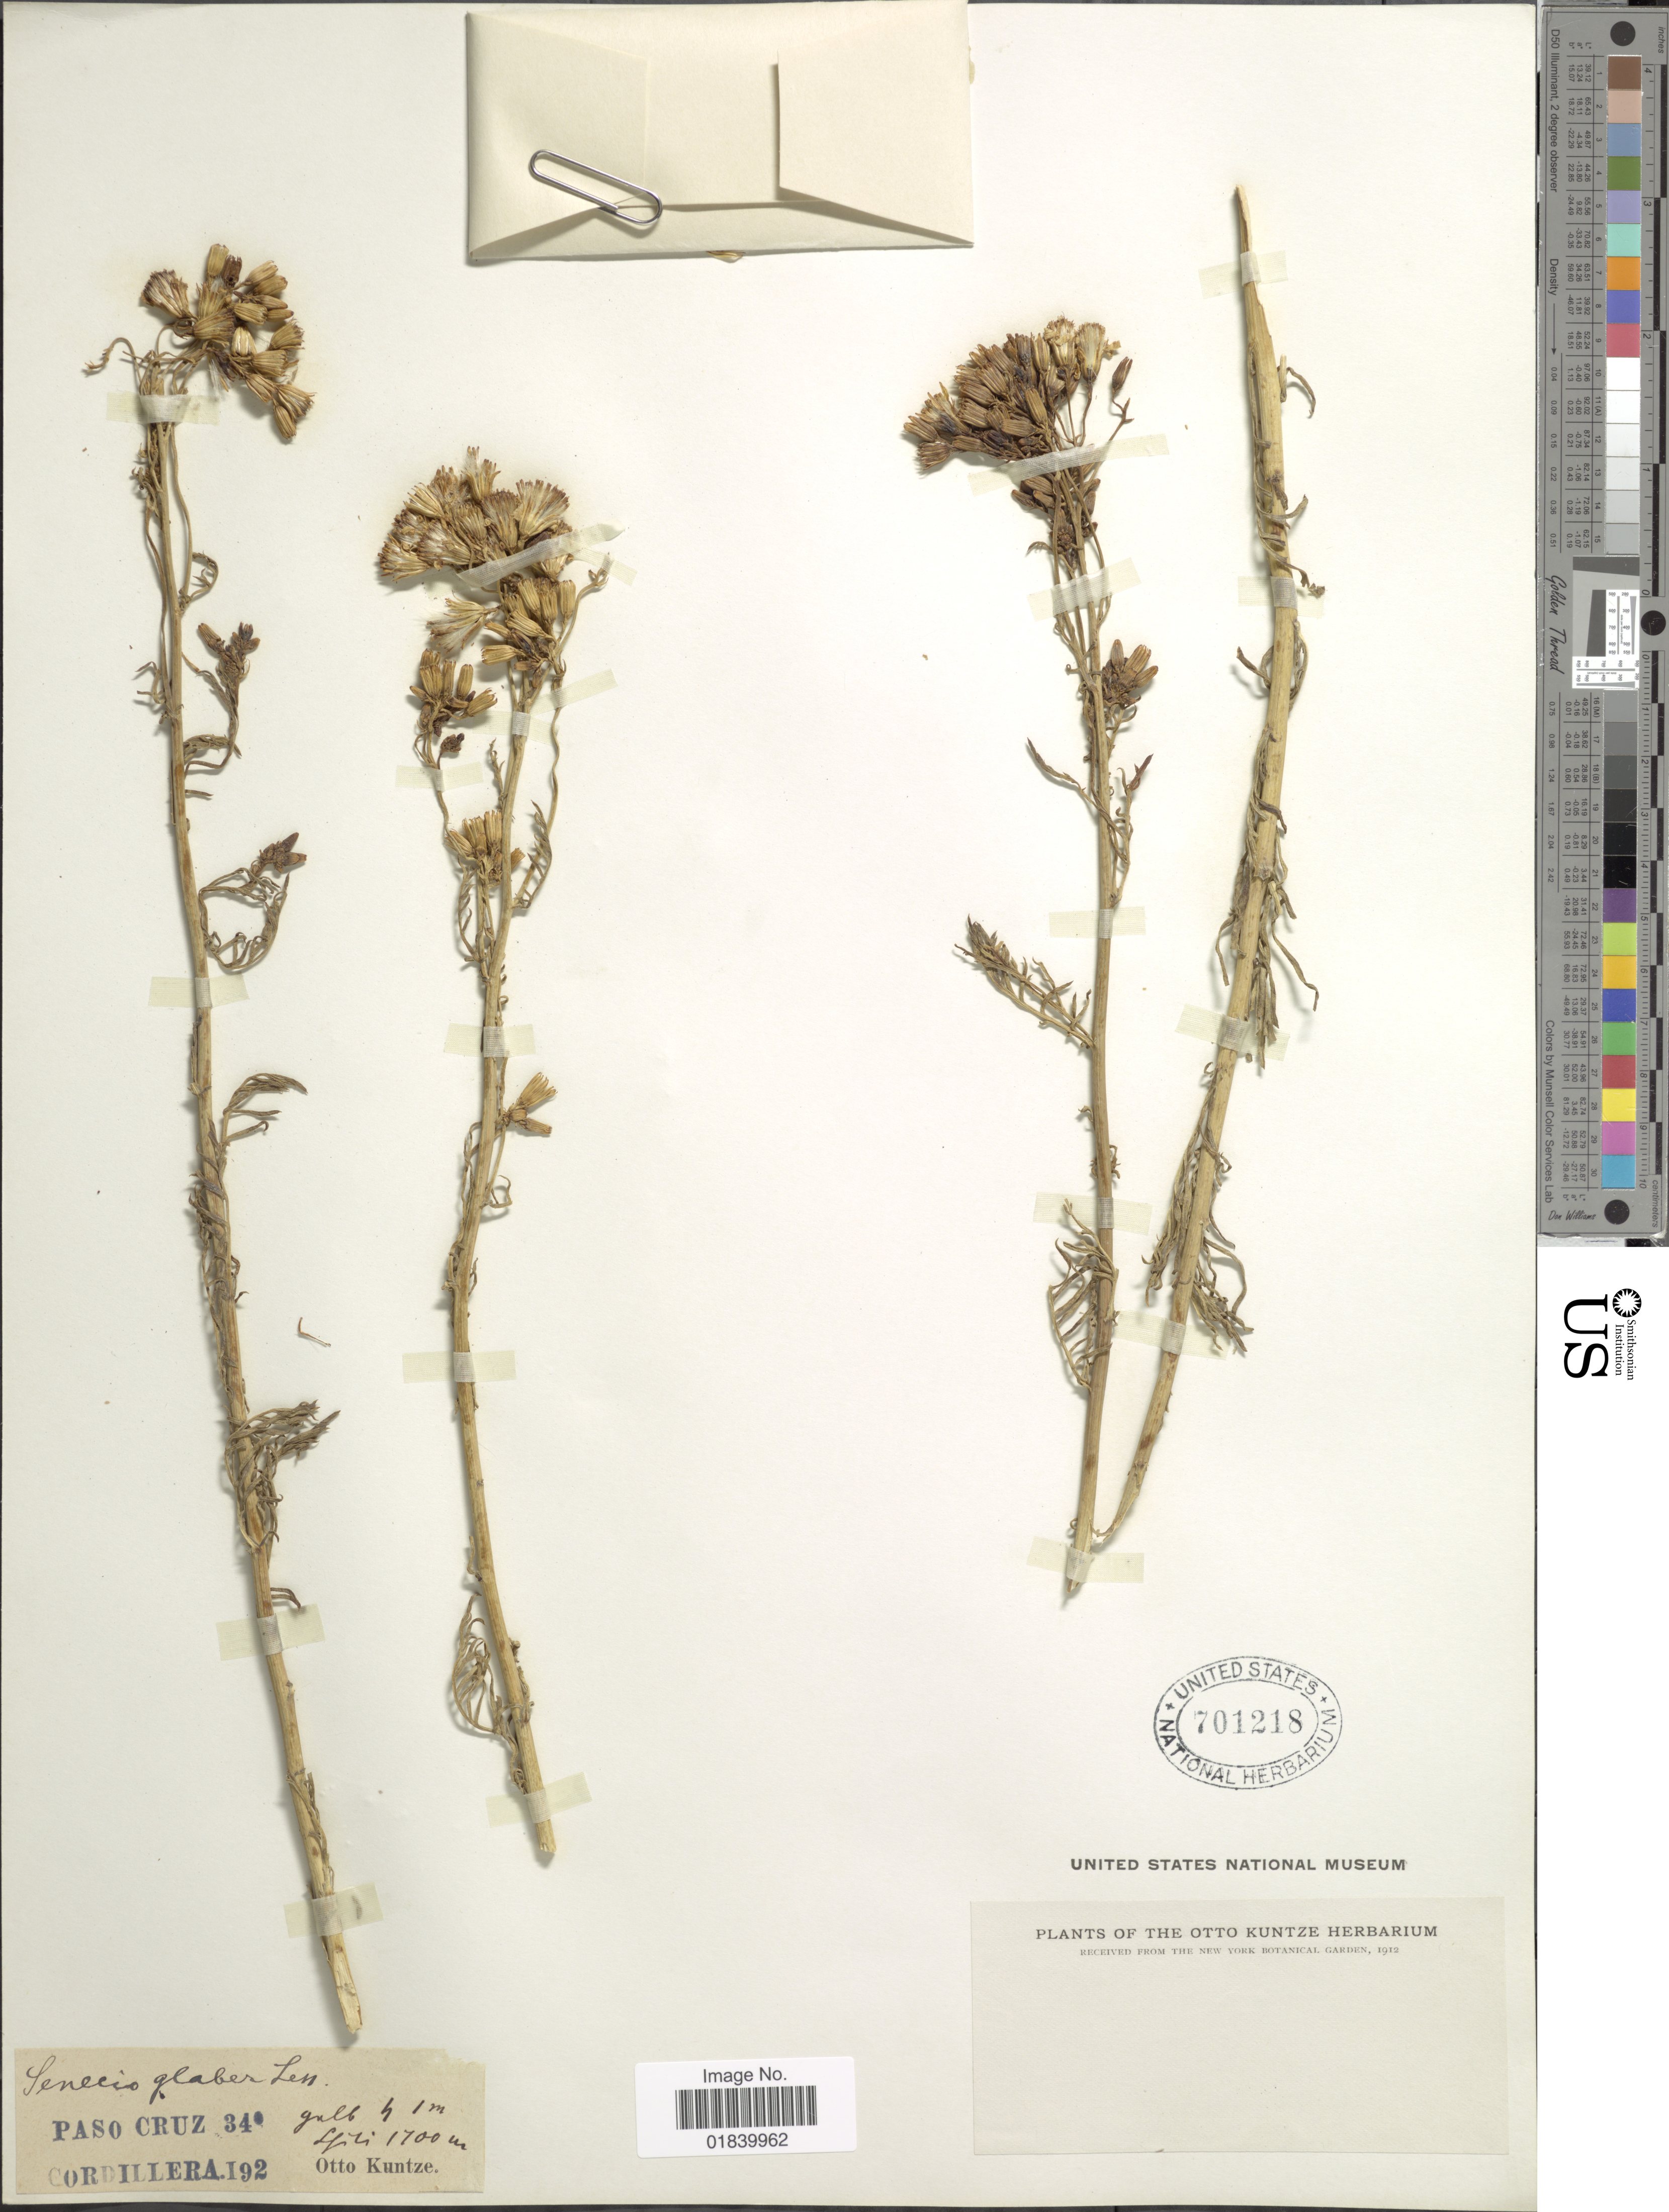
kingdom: Plantae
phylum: Tracheophyta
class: Magnoliopsida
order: Asterales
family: Asteraceae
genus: Senecio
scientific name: Senecio glaber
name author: Less.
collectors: C.E.O. Kuntze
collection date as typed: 192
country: Chile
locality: Paso Cruz, Cordillera.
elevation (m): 1700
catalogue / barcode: US 701218